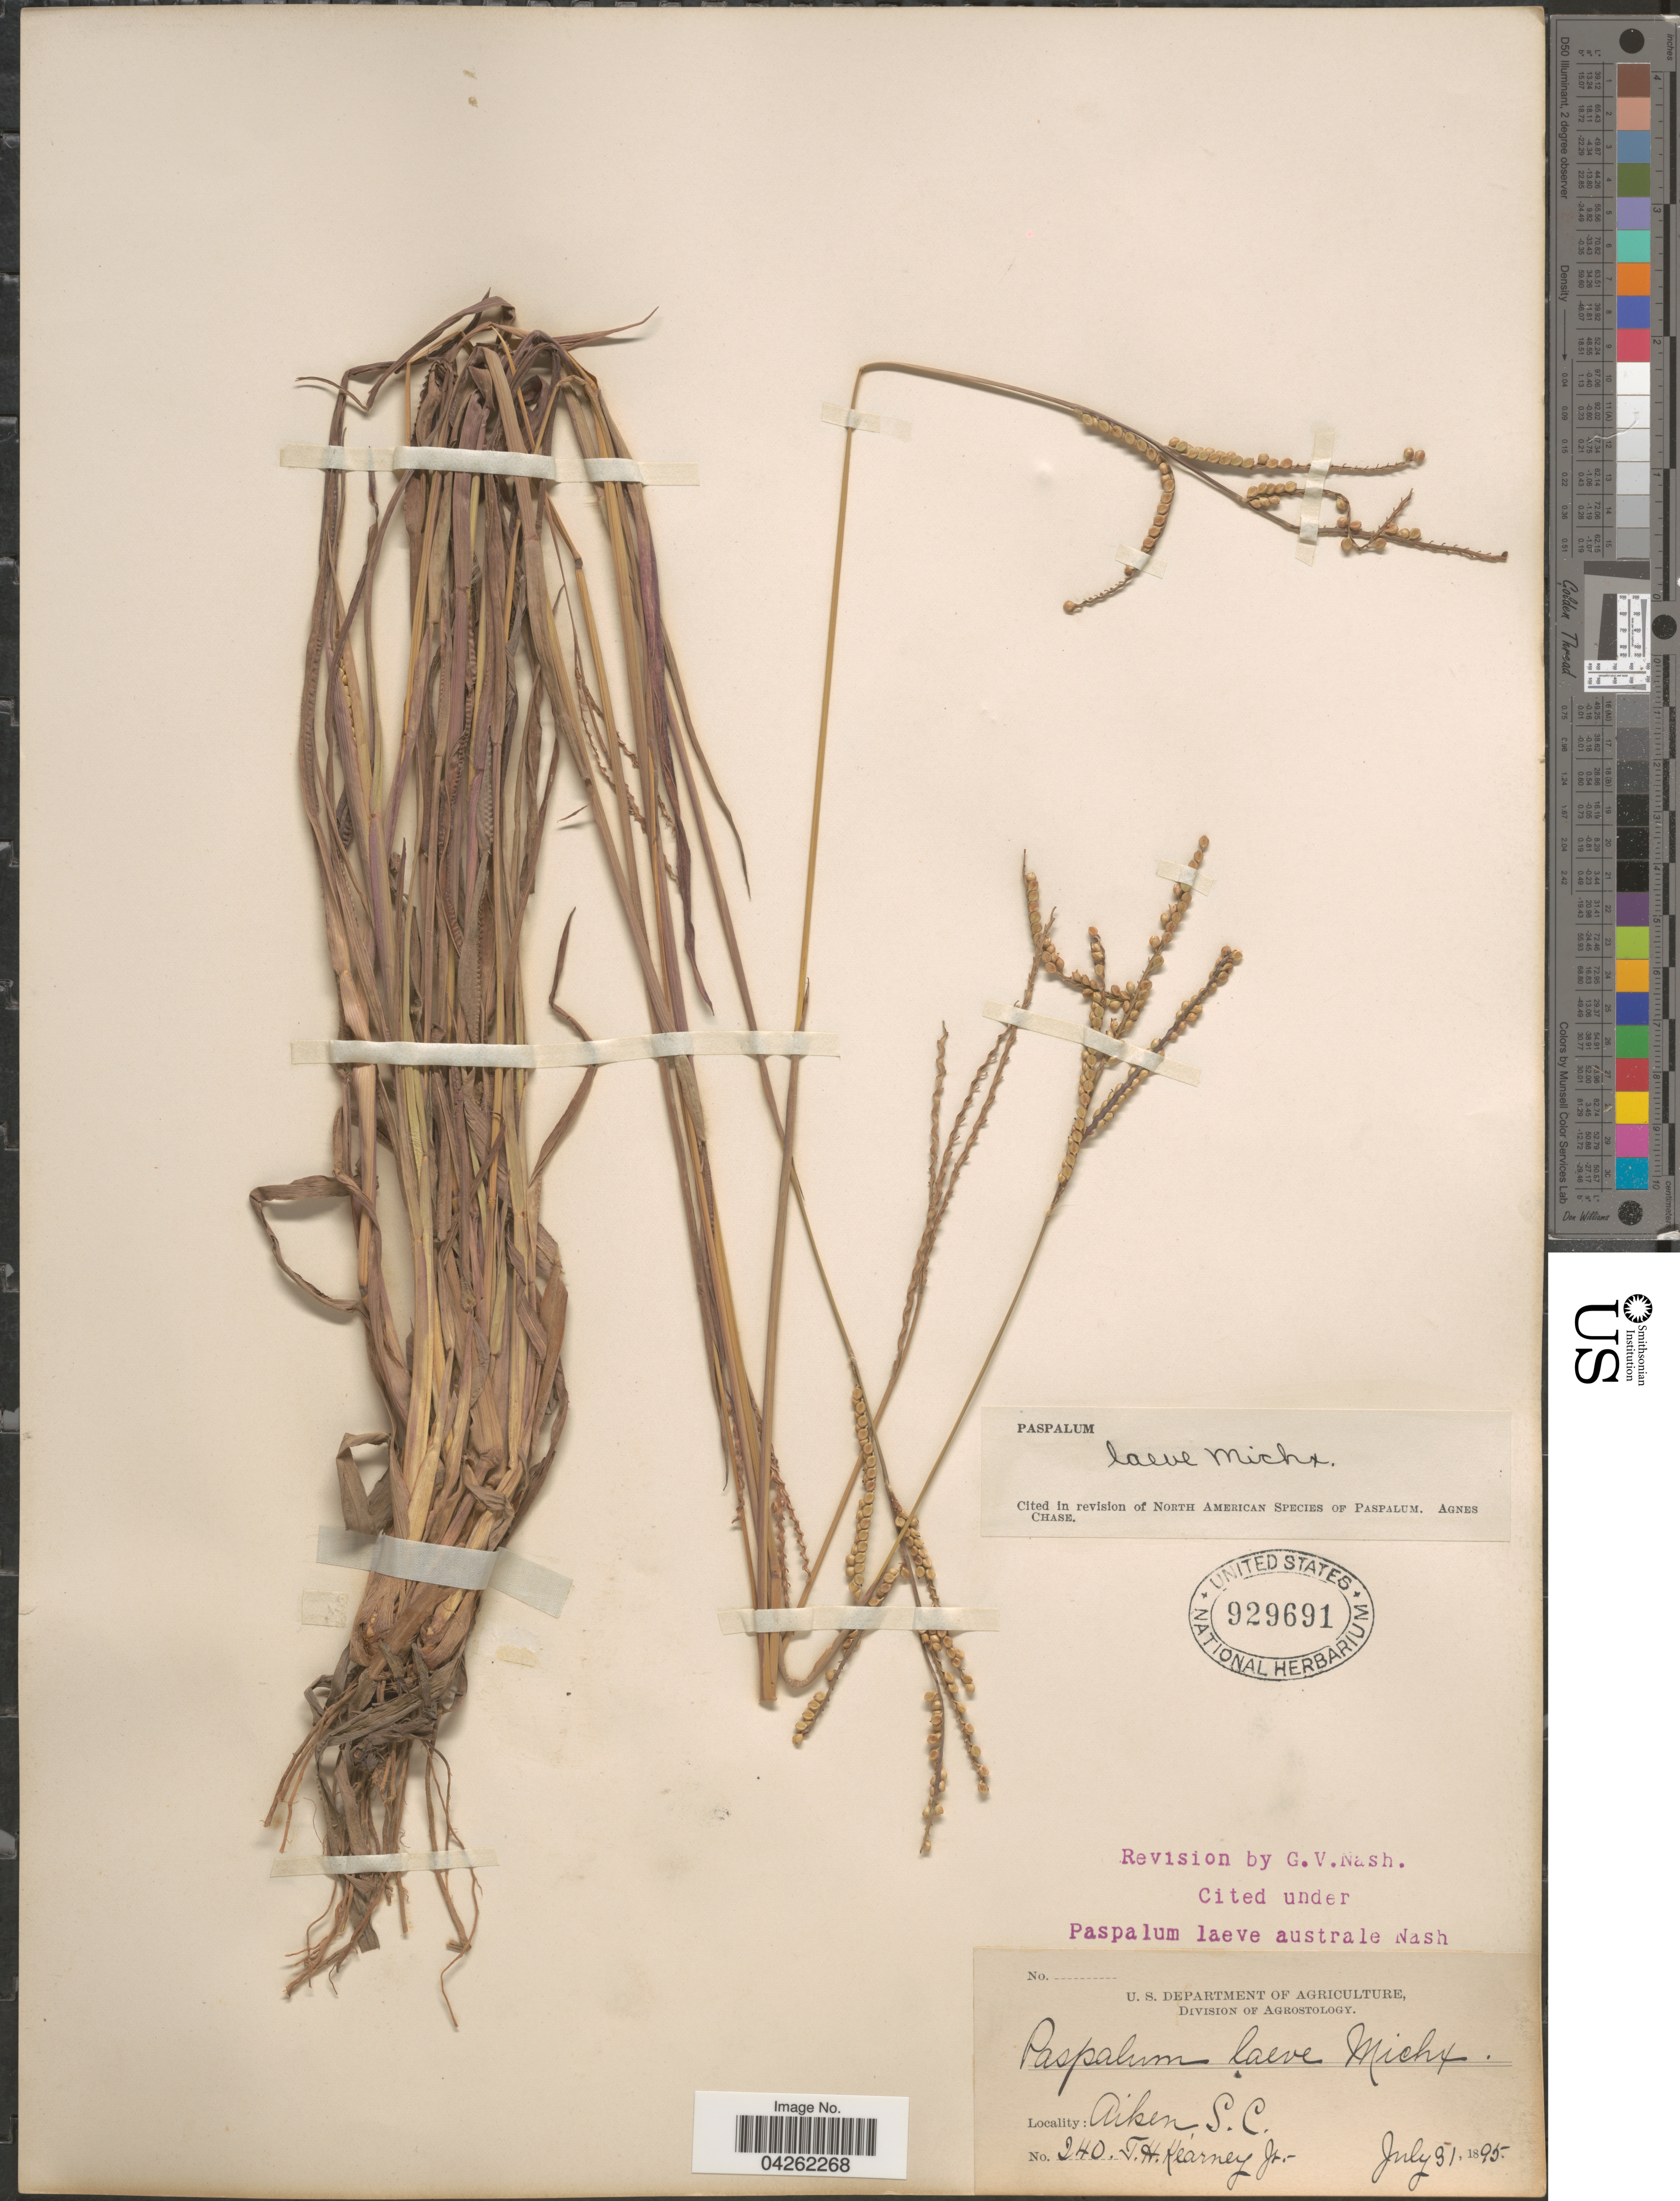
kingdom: Plantae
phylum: Tracheophyta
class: Liliopsida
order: Poales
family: Poaceae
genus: Paspalum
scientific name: Paspalum laeve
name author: Michx.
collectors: T. H. Kearney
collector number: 240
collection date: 1895-07-31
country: United States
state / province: South Carolina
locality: Aiken.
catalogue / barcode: US 929691